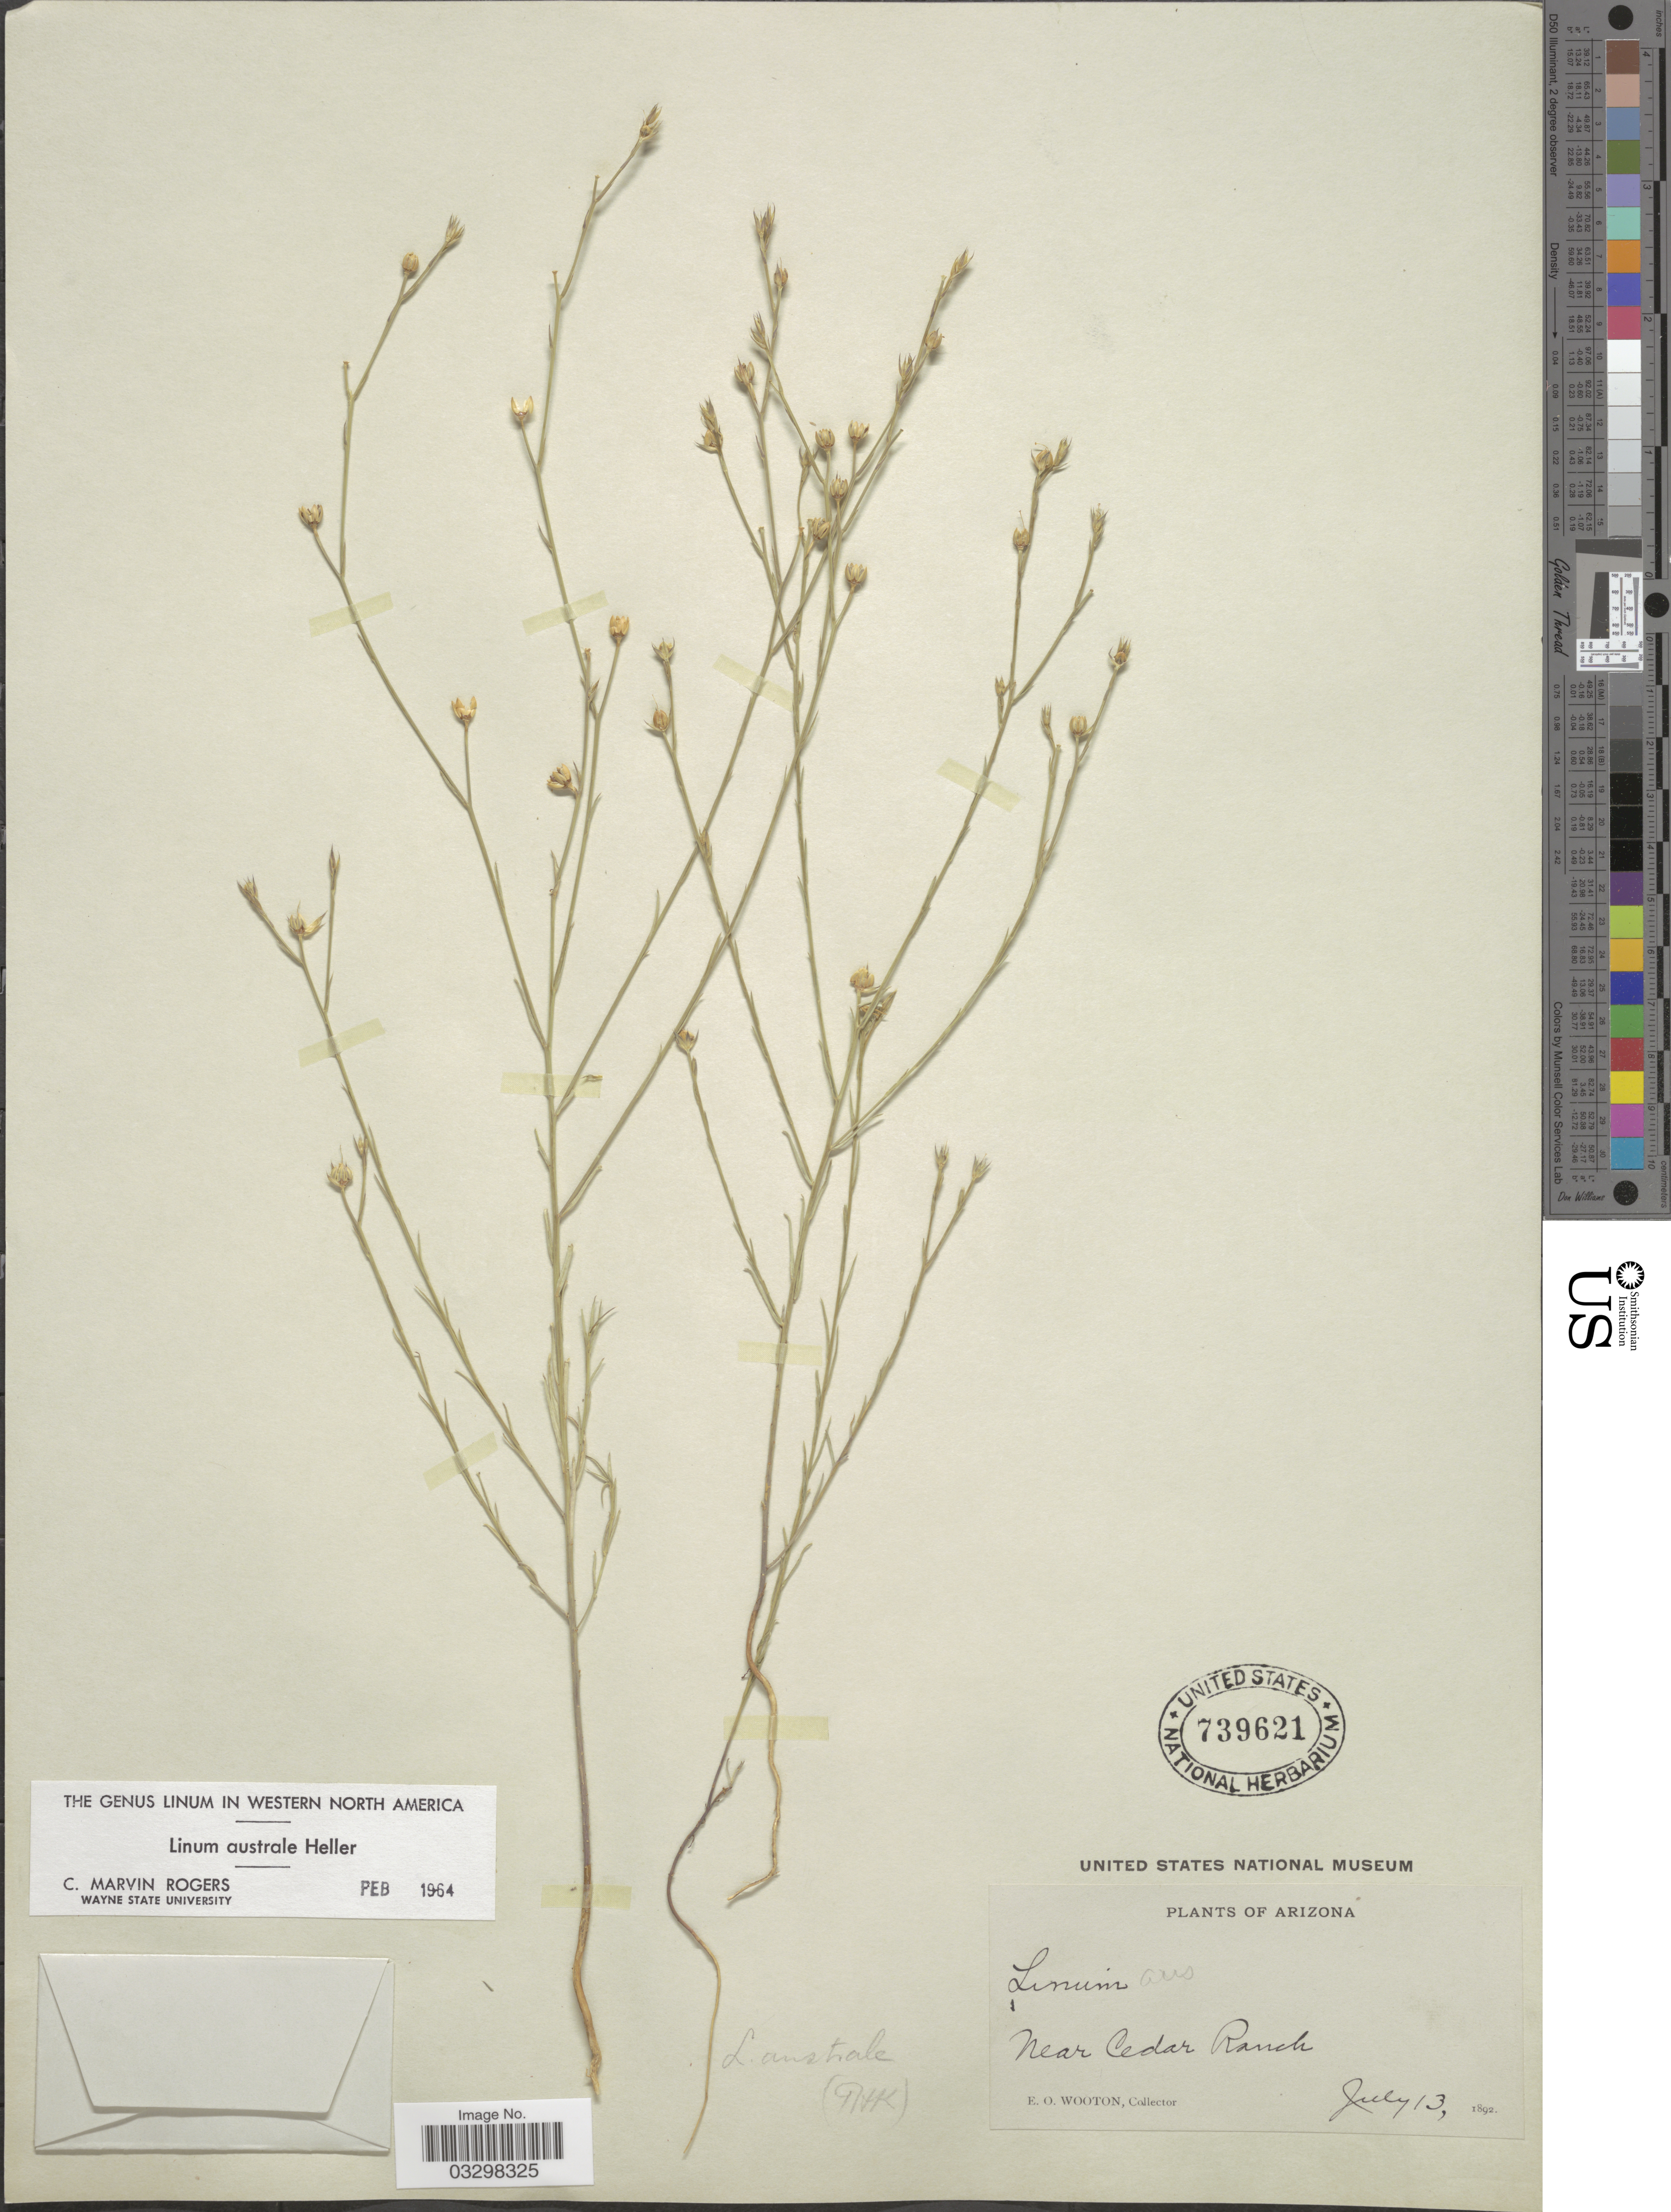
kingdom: Plantae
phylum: Tracheophyta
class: Magnoliopsida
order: Malpighiales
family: Linaceae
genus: Linum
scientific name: Linum australe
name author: A. Heller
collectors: E. O. Wooton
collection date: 1892-07-13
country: United States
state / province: Arizona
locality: Near Cedar Ranch.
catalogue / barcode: US 739621